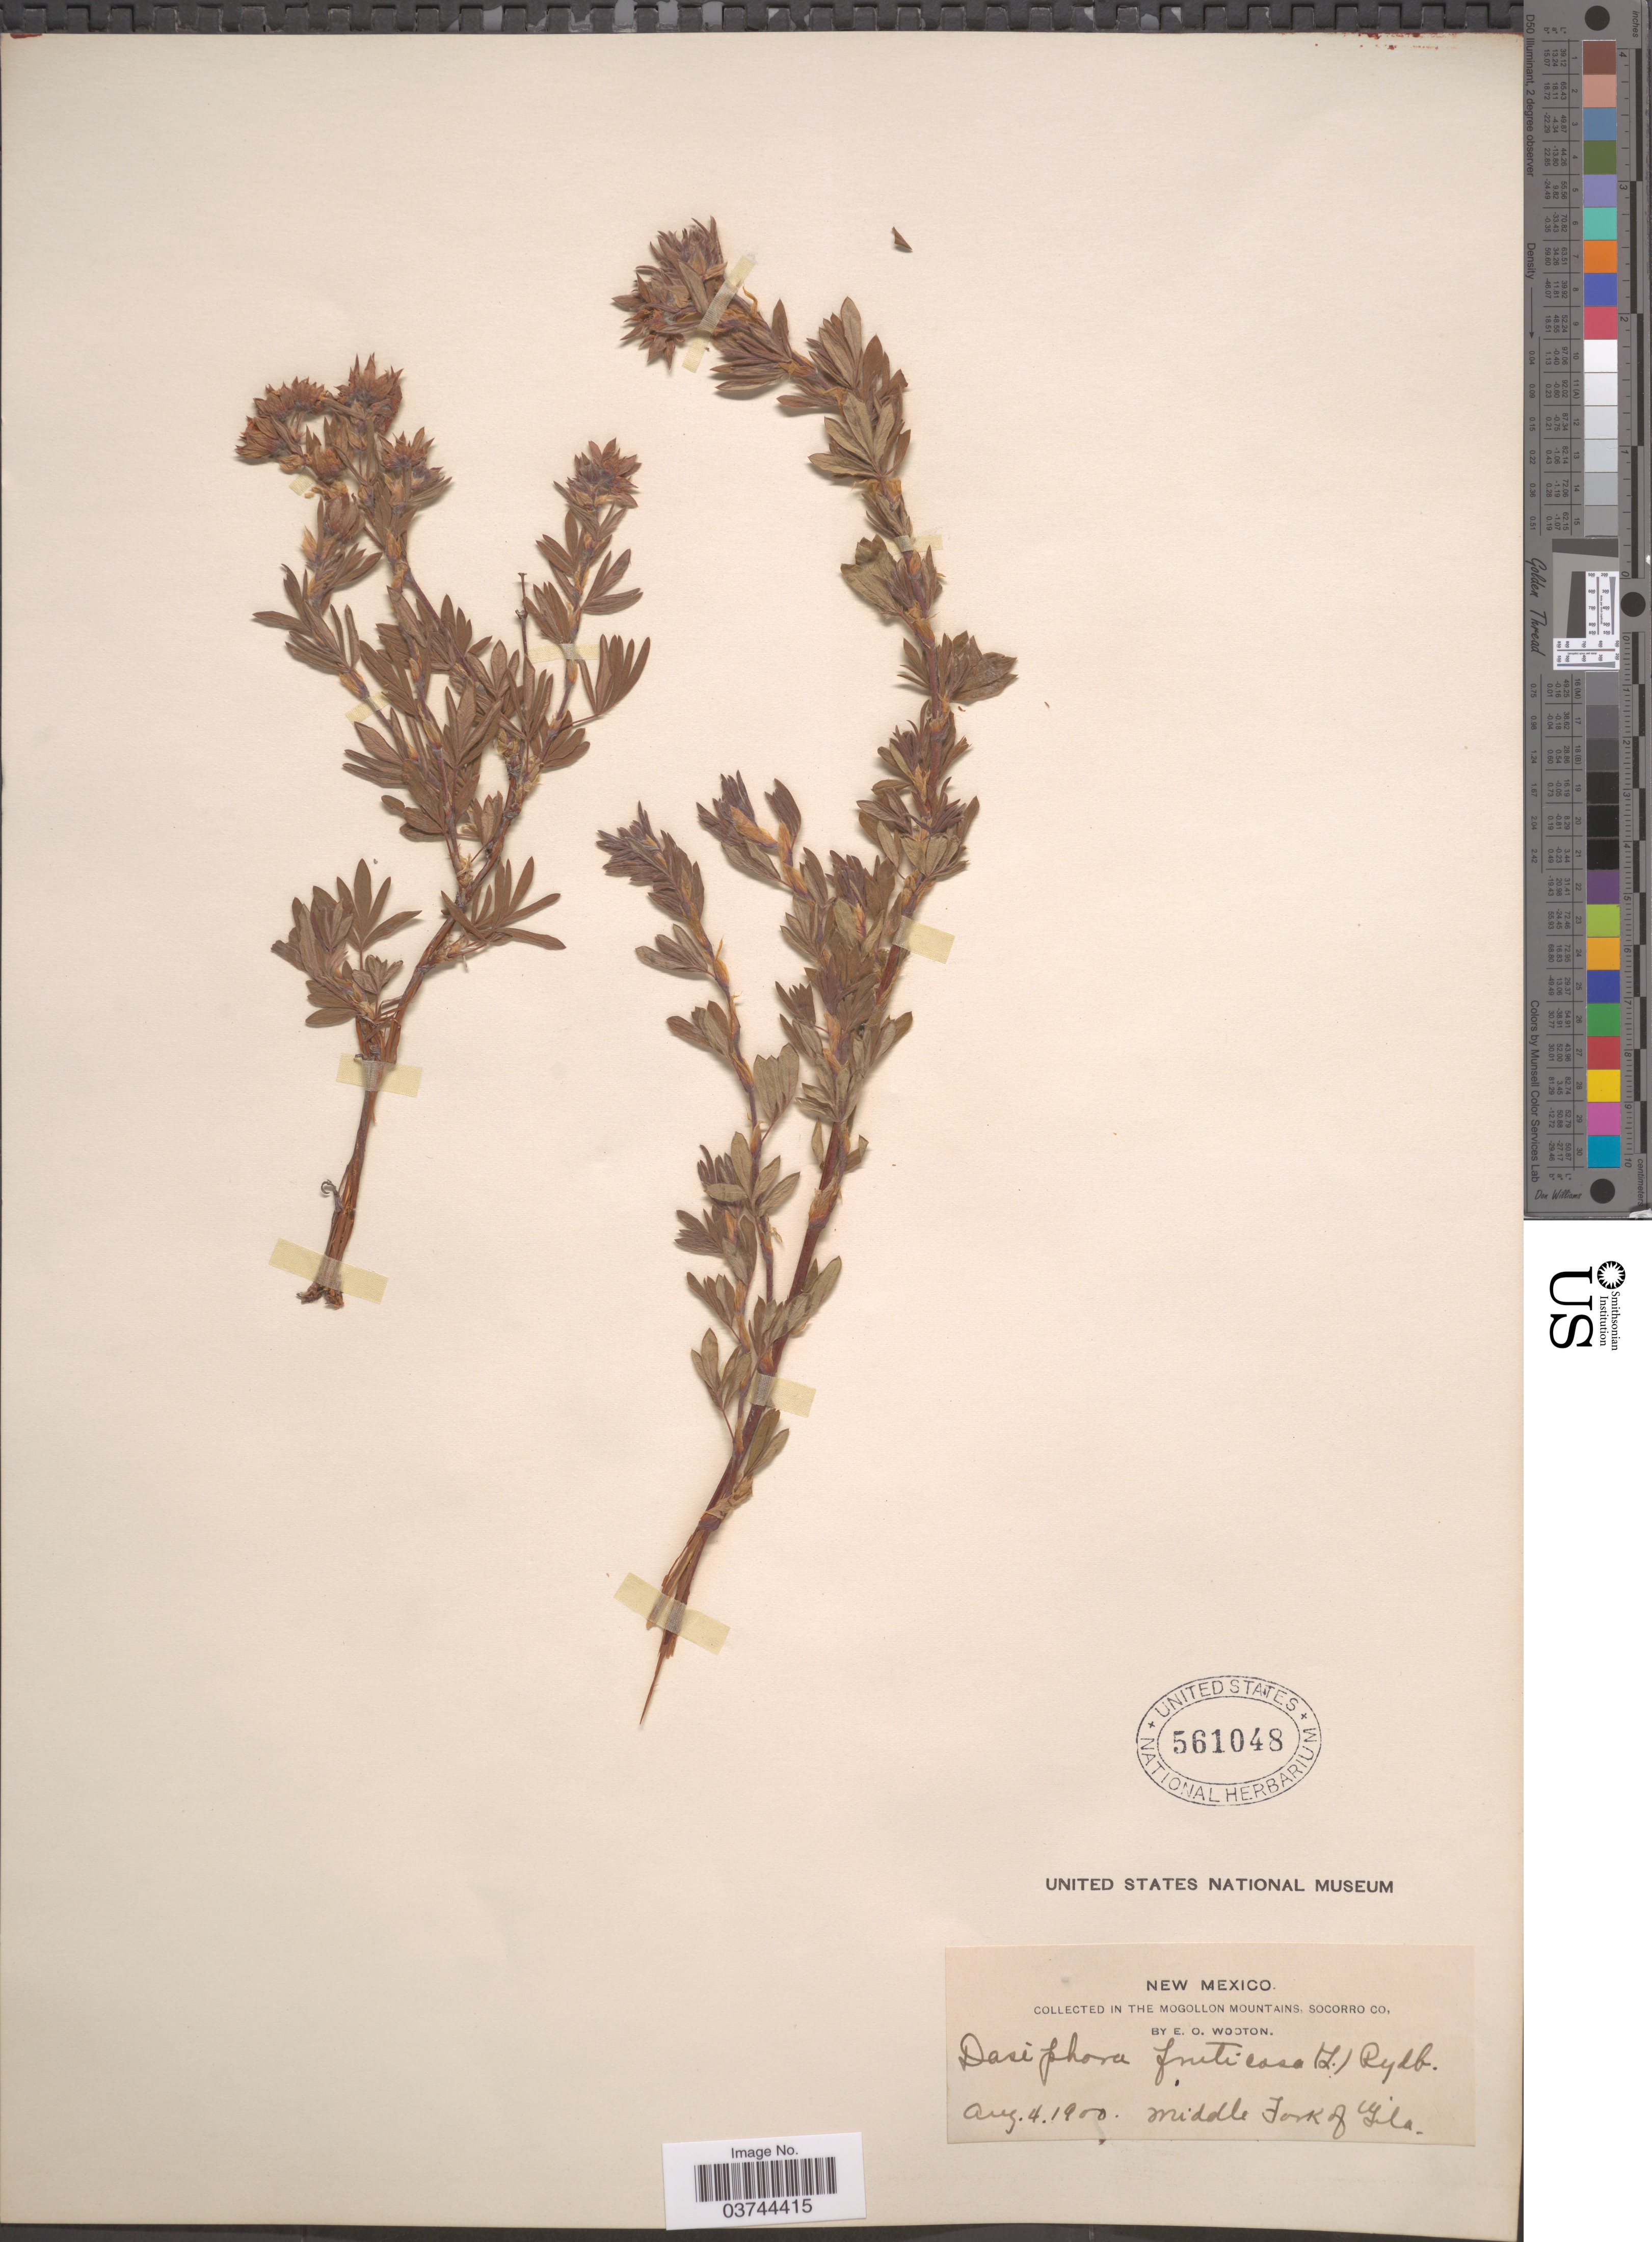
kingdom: Plantae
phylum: Tracheophyta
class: Magnoliopsida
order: Rosales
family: Rosaceae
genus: Dasiphora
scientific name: Dasiphora fruticosa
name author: (L.) Rydb.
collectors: E. O. Wooton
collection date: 1900-08-04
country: United States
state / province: New Mexico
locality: In The Mogollon Mountains, Socorro Co. Middle Fork of Gila.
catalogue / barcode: US 561048